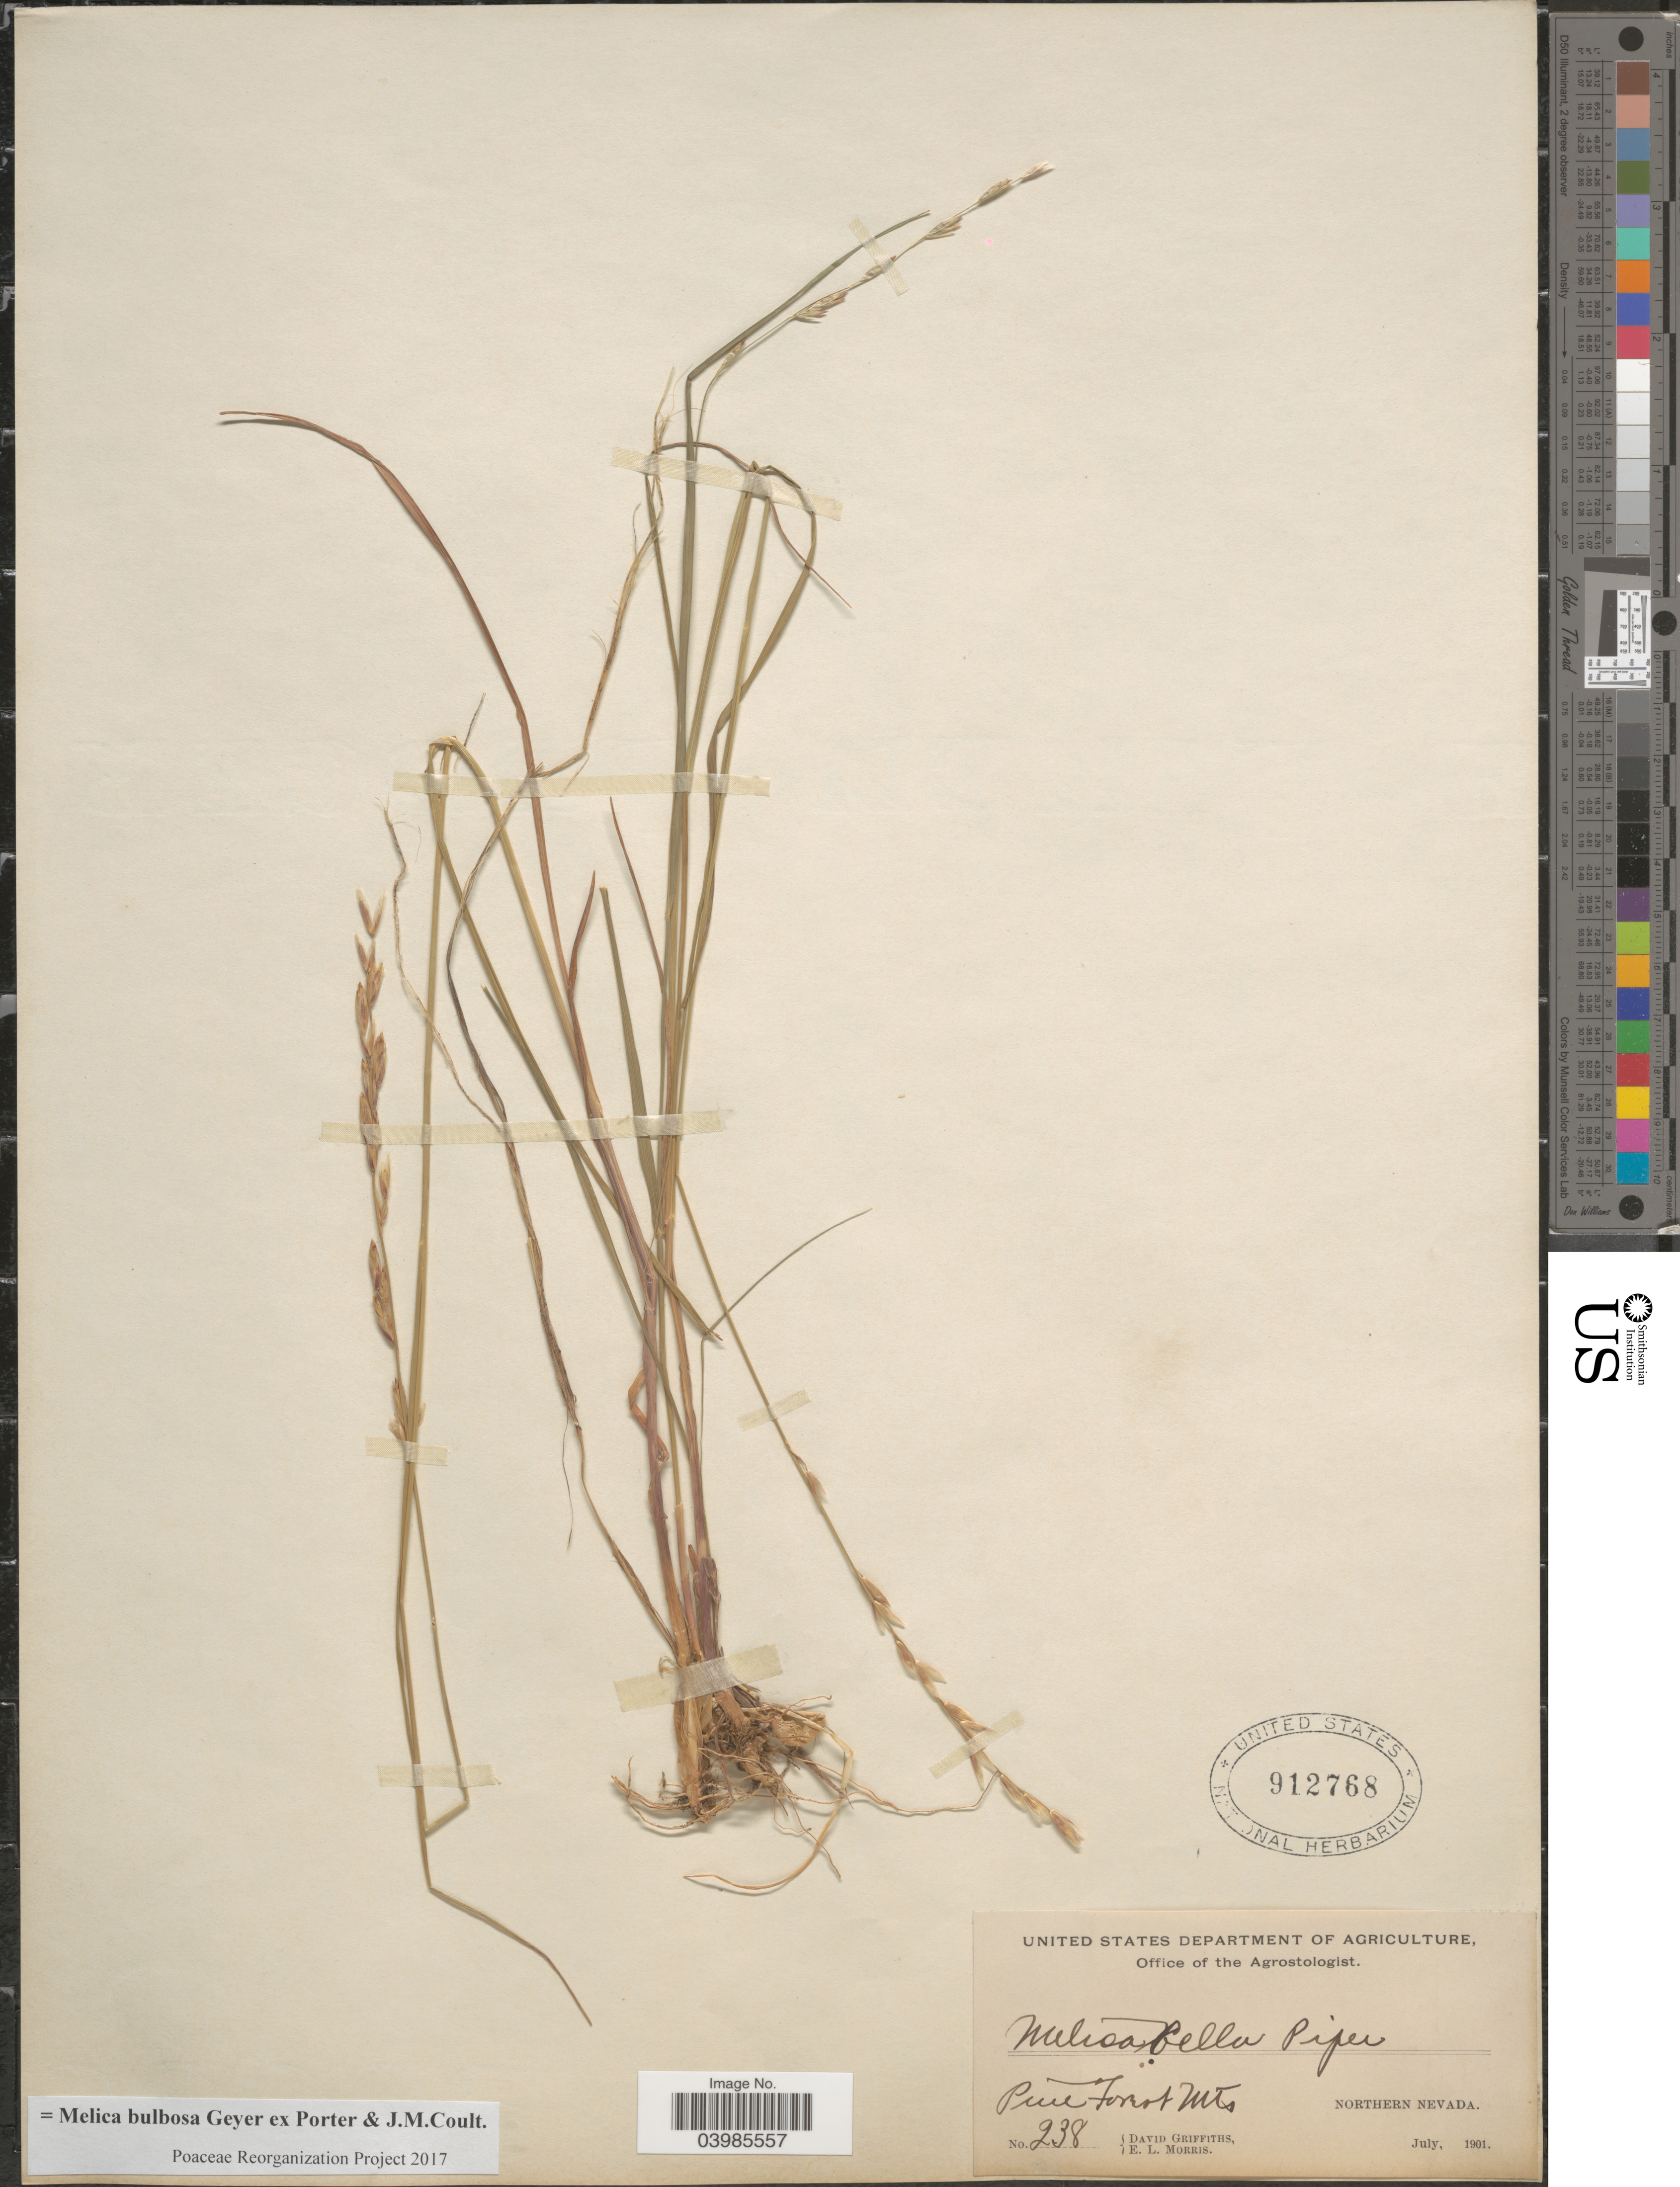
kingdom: Plantae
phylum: Tracheophyta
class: Liliopsida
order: Poales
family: Poaceae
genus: Melica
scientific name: Melica bulbosa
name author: Geyer ex Porter & J.M. Coult.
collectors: D. Griffiths & E. Morris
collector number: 238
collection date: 1901-07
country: United States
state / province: Nevada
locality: Pine Forest Mts. Northern Nevada.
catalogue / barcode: US 912768